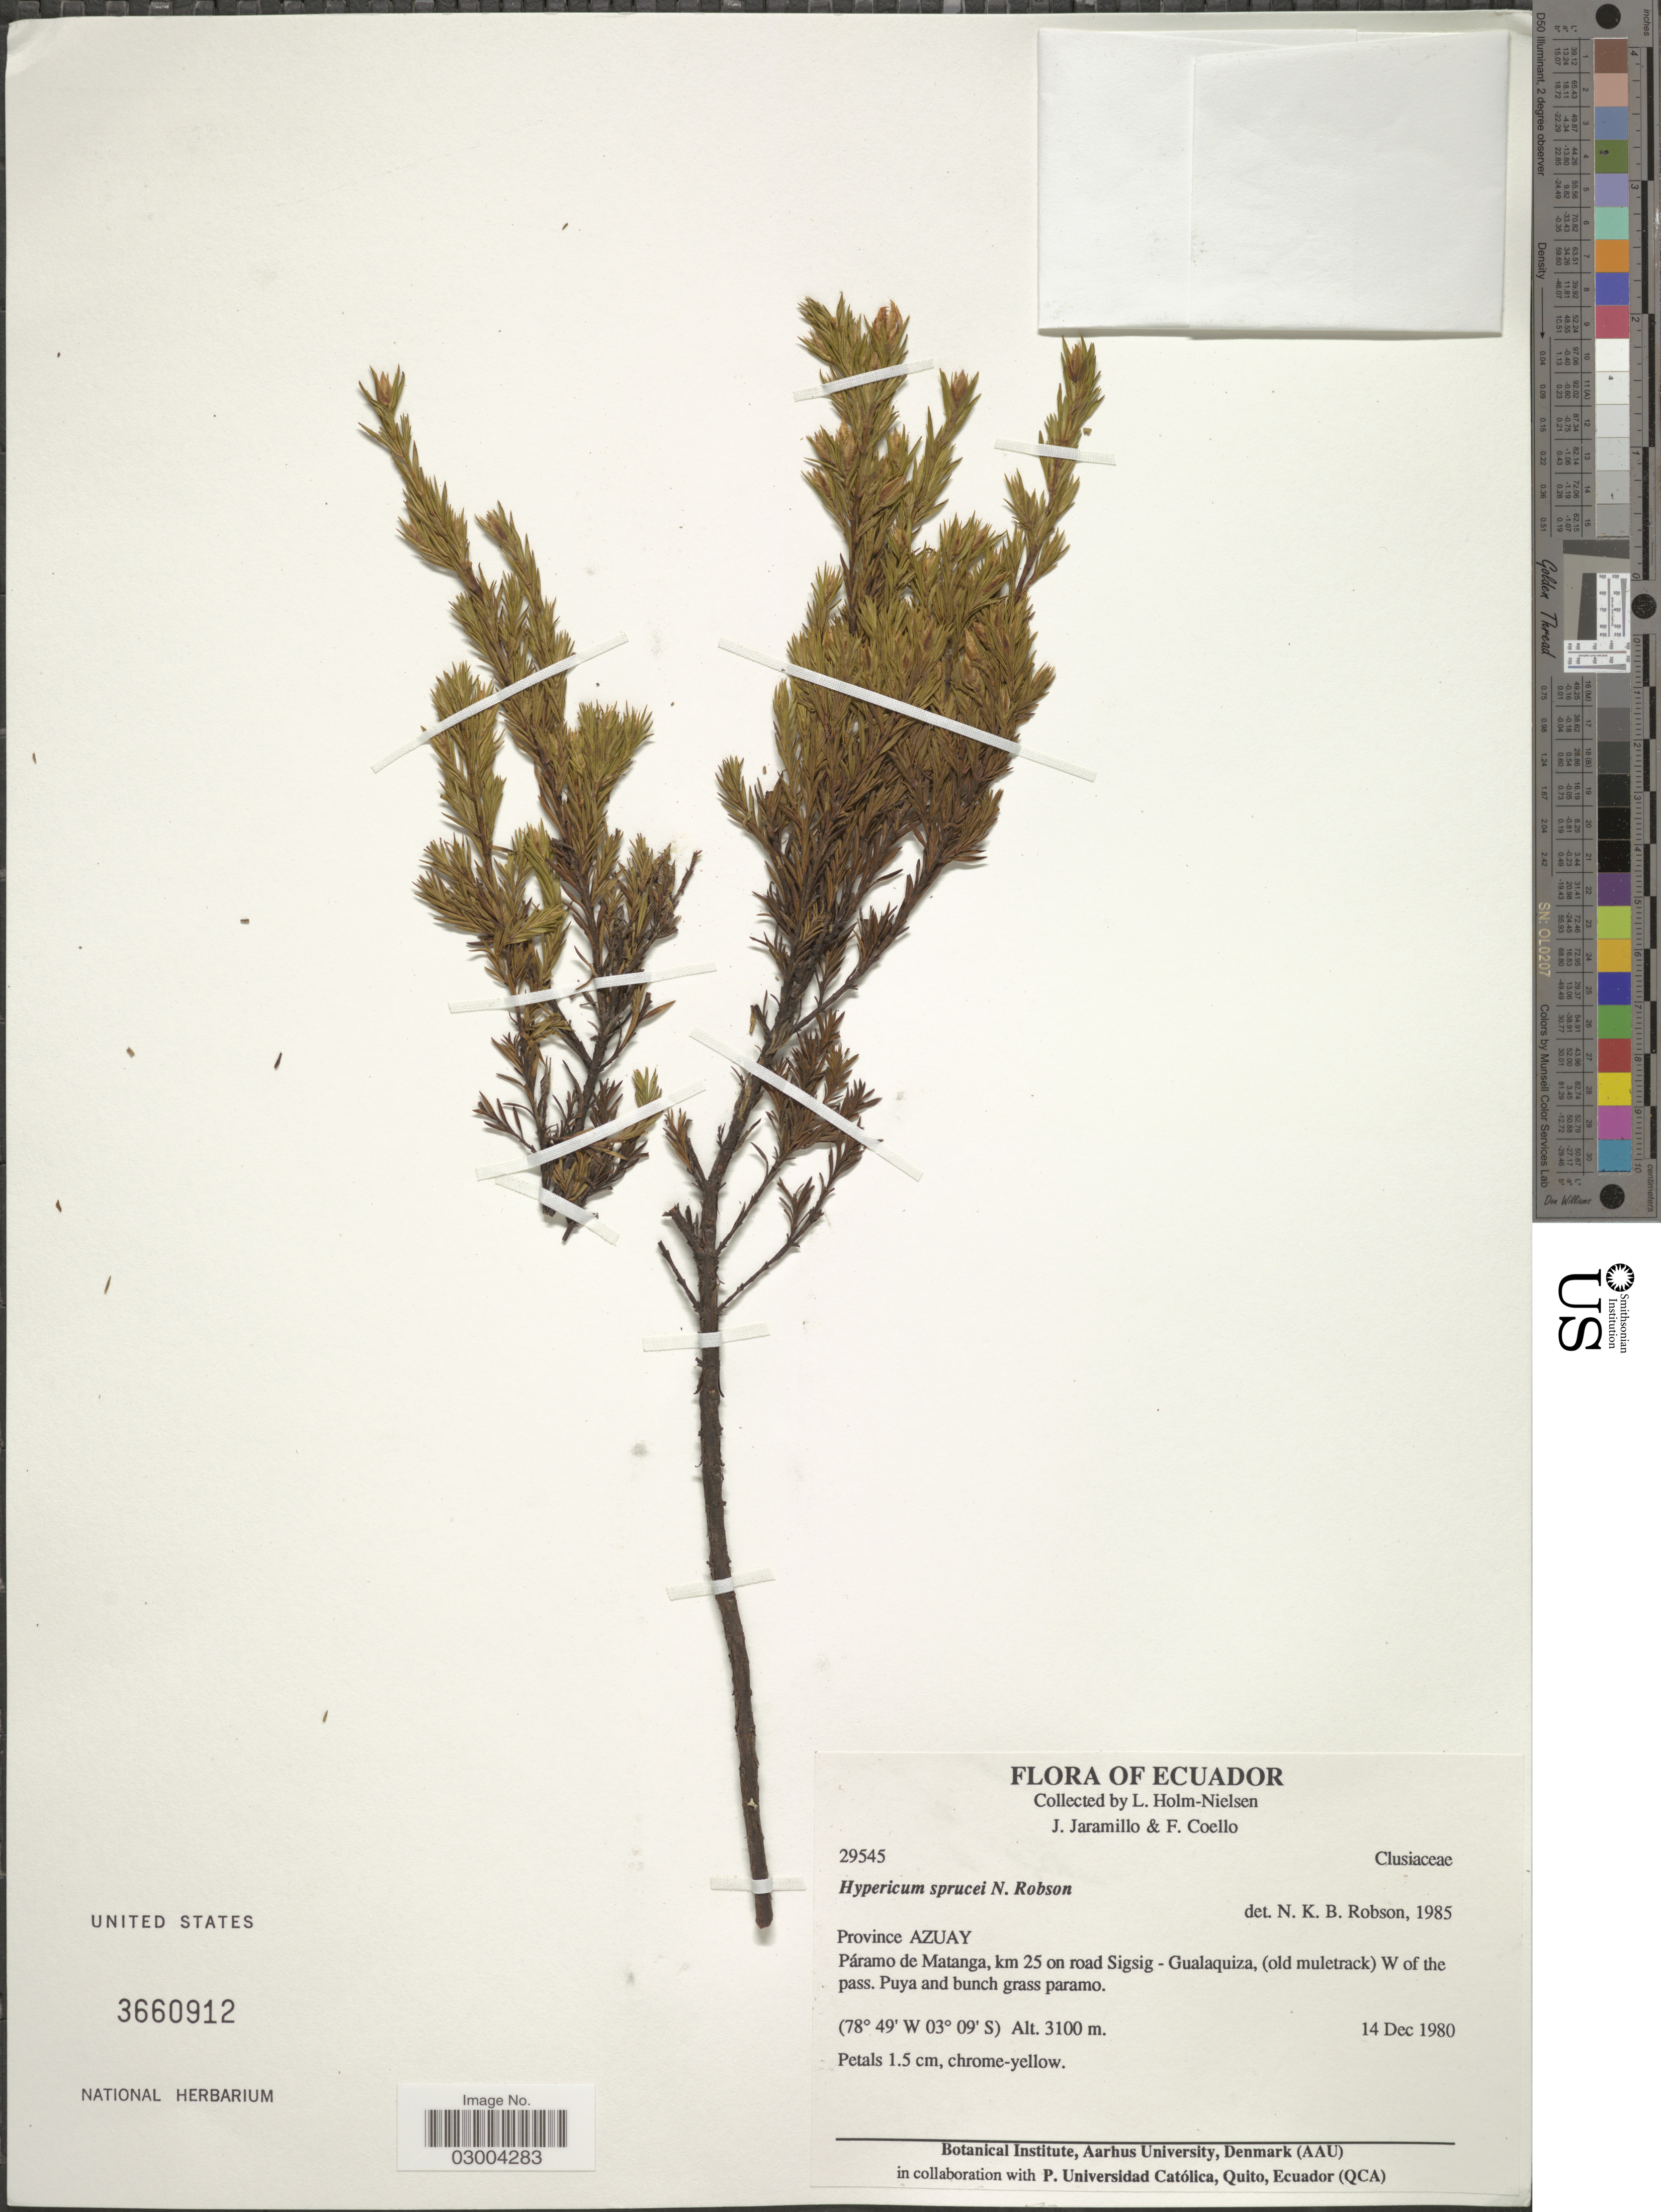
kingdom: Plantae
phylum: Tracheophyta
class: Magnoliopsida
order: Malpighiales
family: Hypericaceae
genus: Hypericum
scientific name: Hypericum sprucei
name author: N. Robson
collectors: L. Holm-Nielsen, J. Jaramillo & F. Coello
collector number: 29545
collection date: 1980-12-14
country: Ecuador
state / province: Azuay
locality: Province Azuay. Páramo de Matanga, km 25 on road Sigsig - Gualaquiza (old muletrack) W of the pass.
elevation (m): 3100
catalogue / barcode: US 3660912